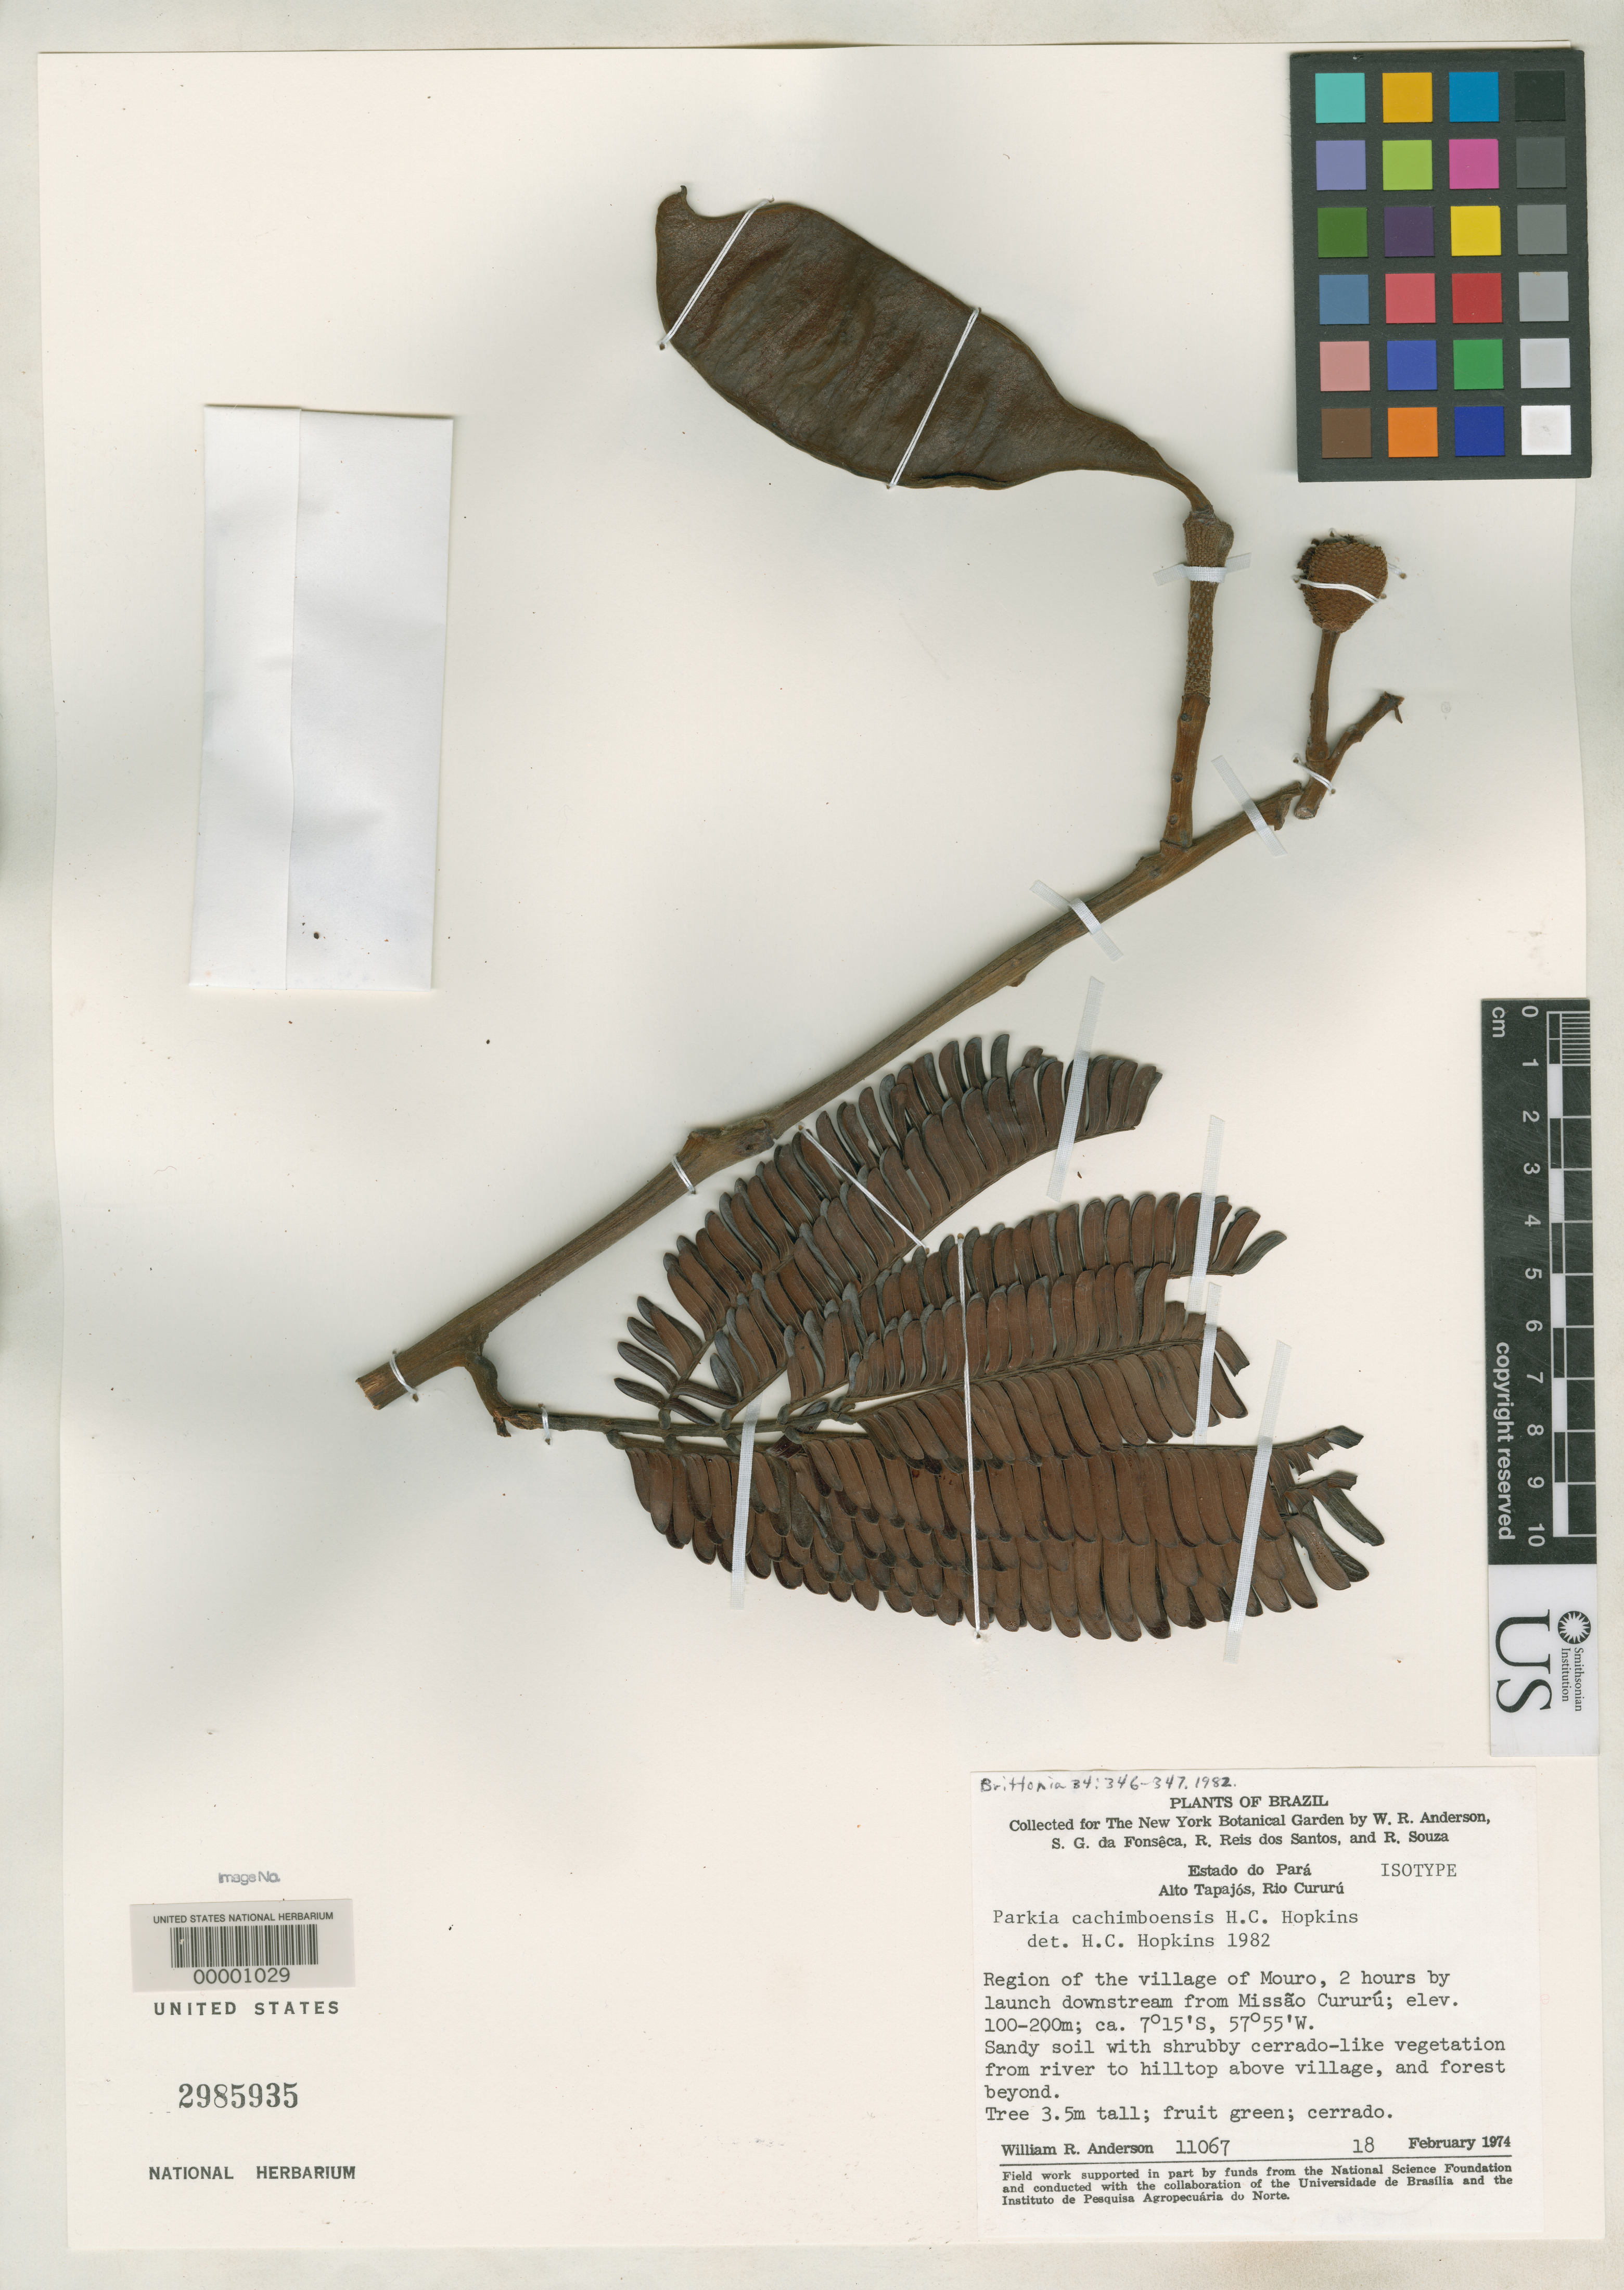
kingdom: Plantae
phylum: Tracheophyta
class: Magnoliopsida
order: Fabales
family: Fabaceae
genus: Parkia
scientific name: Parkia cachimboensis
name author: H.C. Hopkins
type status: Isotype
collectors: W. R. Anderson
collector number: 11067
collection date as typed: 18 Feb 1974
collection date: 1974-02-18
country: Brazil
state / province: Pará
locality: Alto Tapajos, Rio Cururu, village of Mouro.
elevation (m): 100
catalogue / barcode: US 2985935